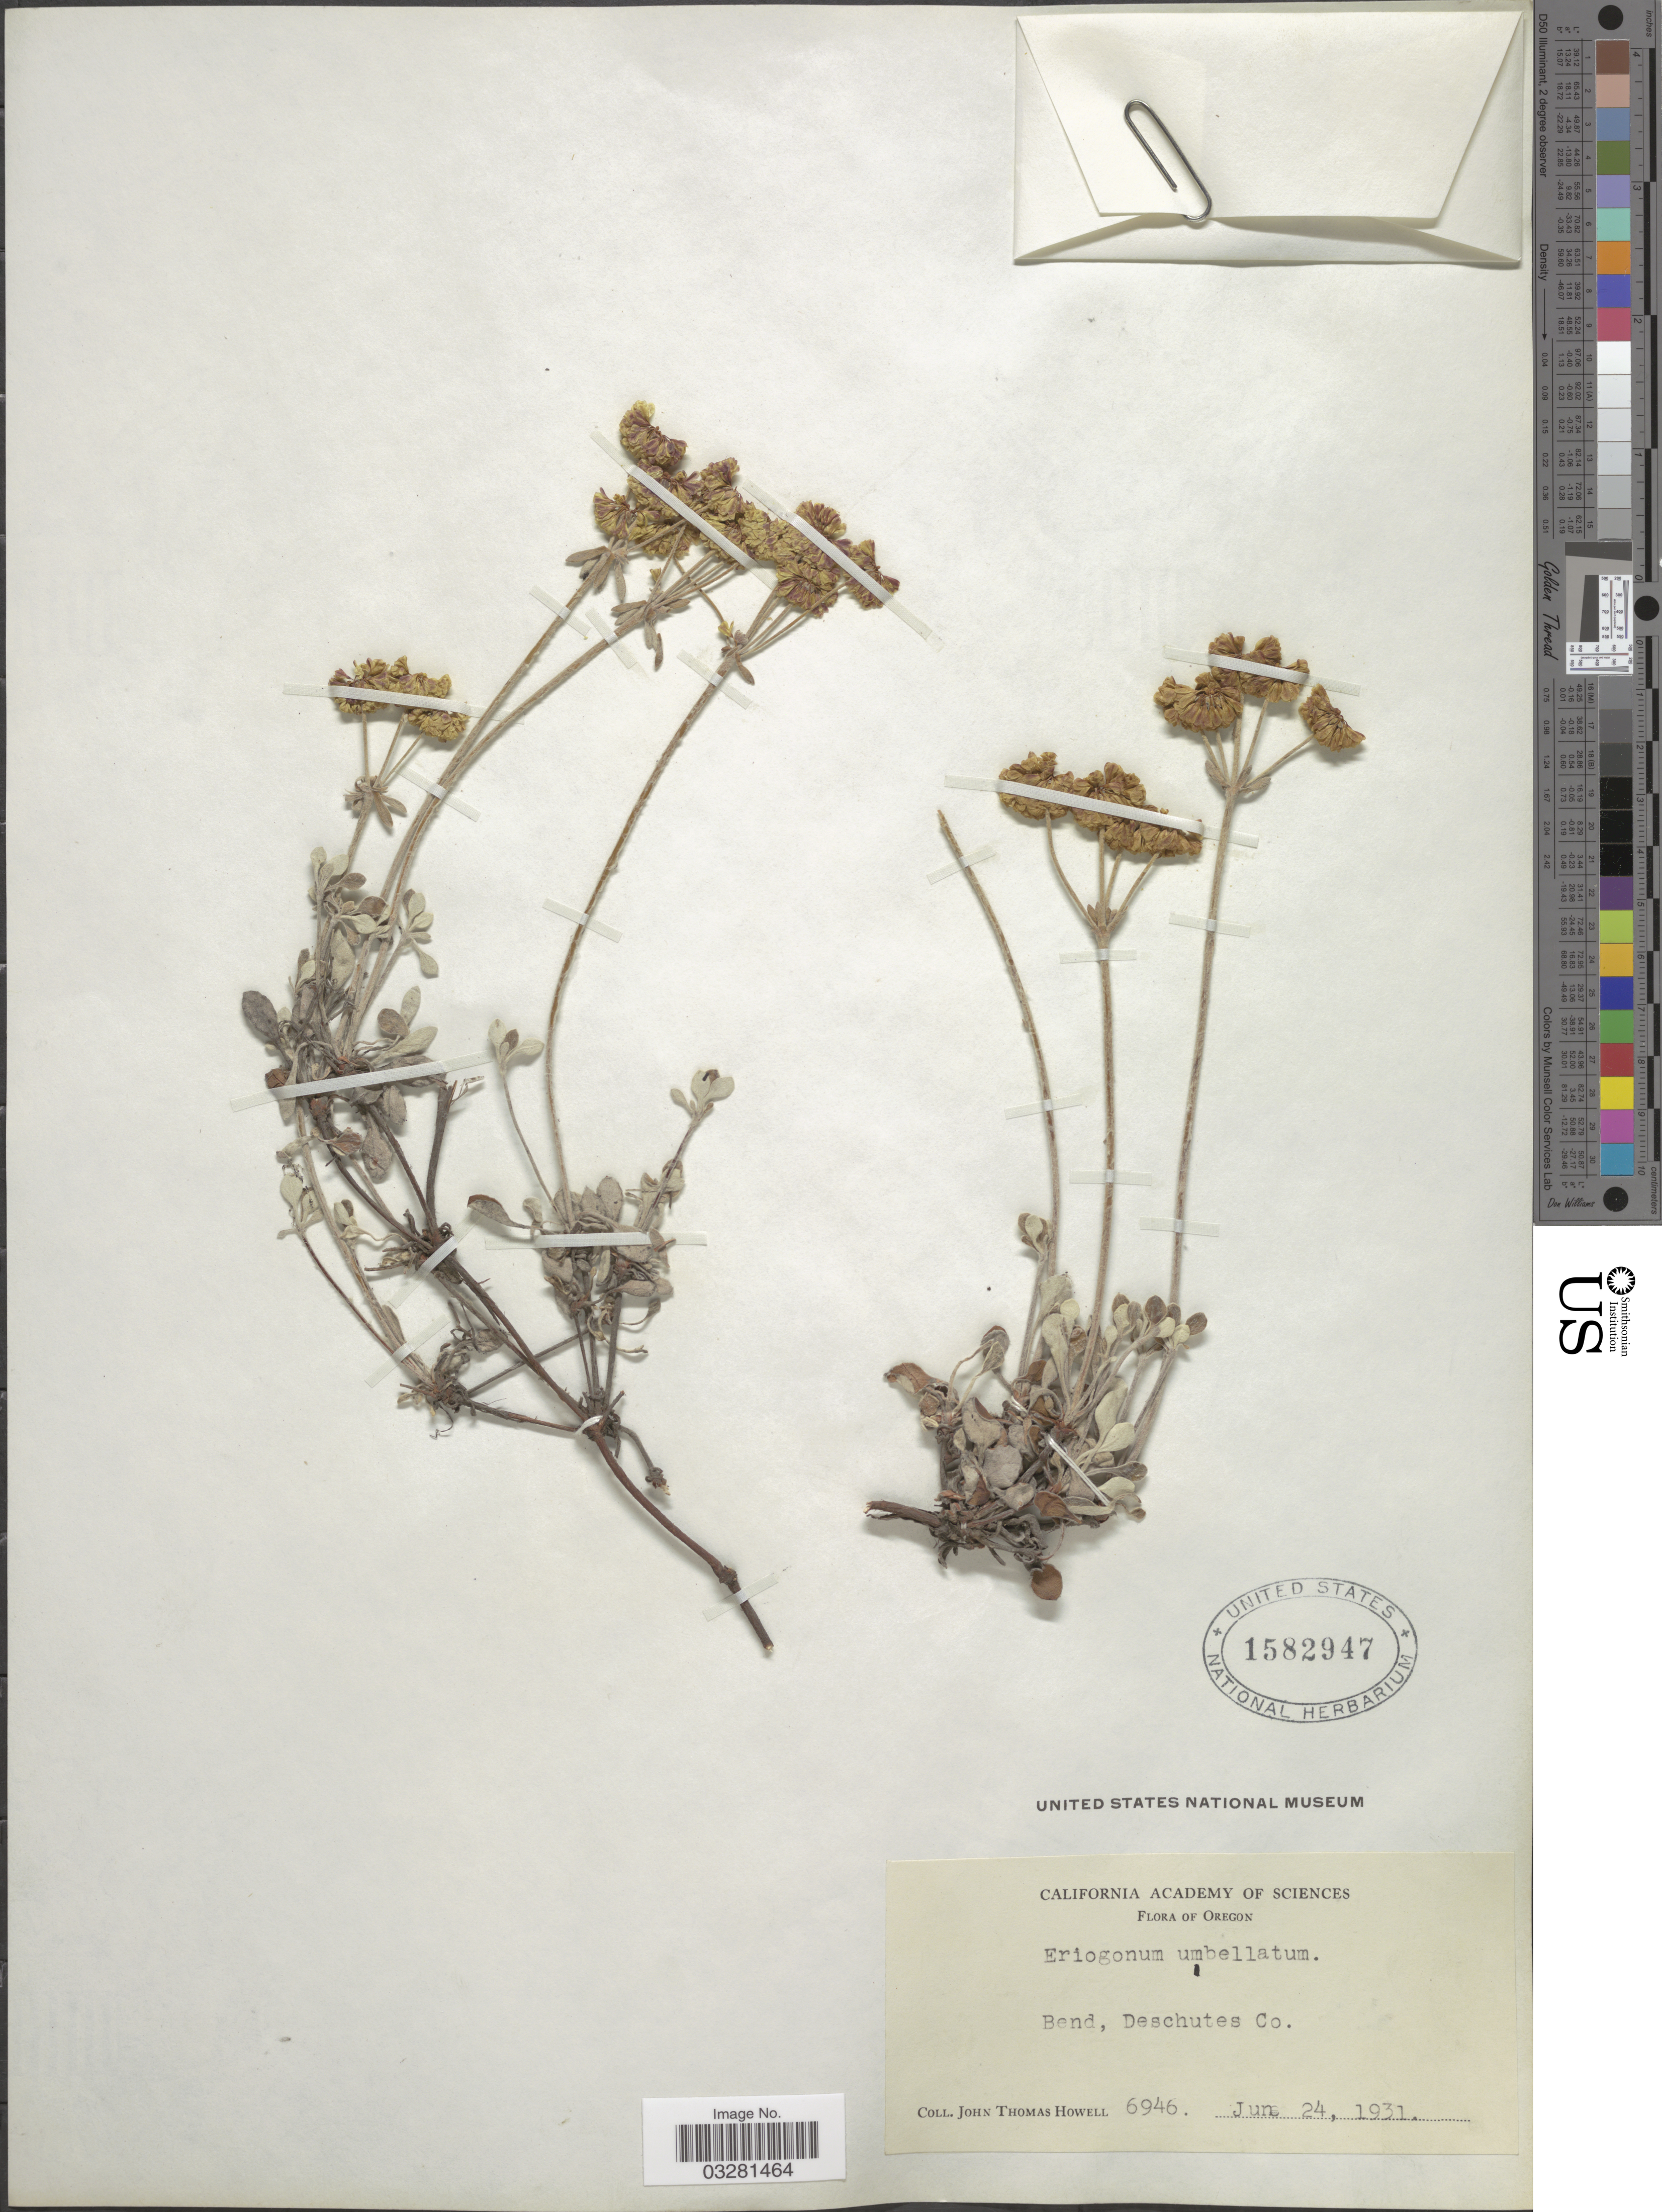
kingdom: Plantae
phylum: Tracheophyta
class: Magnoliopsida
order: Caryophyllales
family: Polygonaceae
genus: Eriogonum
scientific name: Eriogonum umbellatum var. umbellatum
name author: Torr.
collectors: J. T. Howell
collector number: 6946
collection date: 1931-06-24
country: United States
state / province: Oregon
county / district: Deschutes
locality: Bend, Deschutes Co.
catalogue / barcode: US 1582947